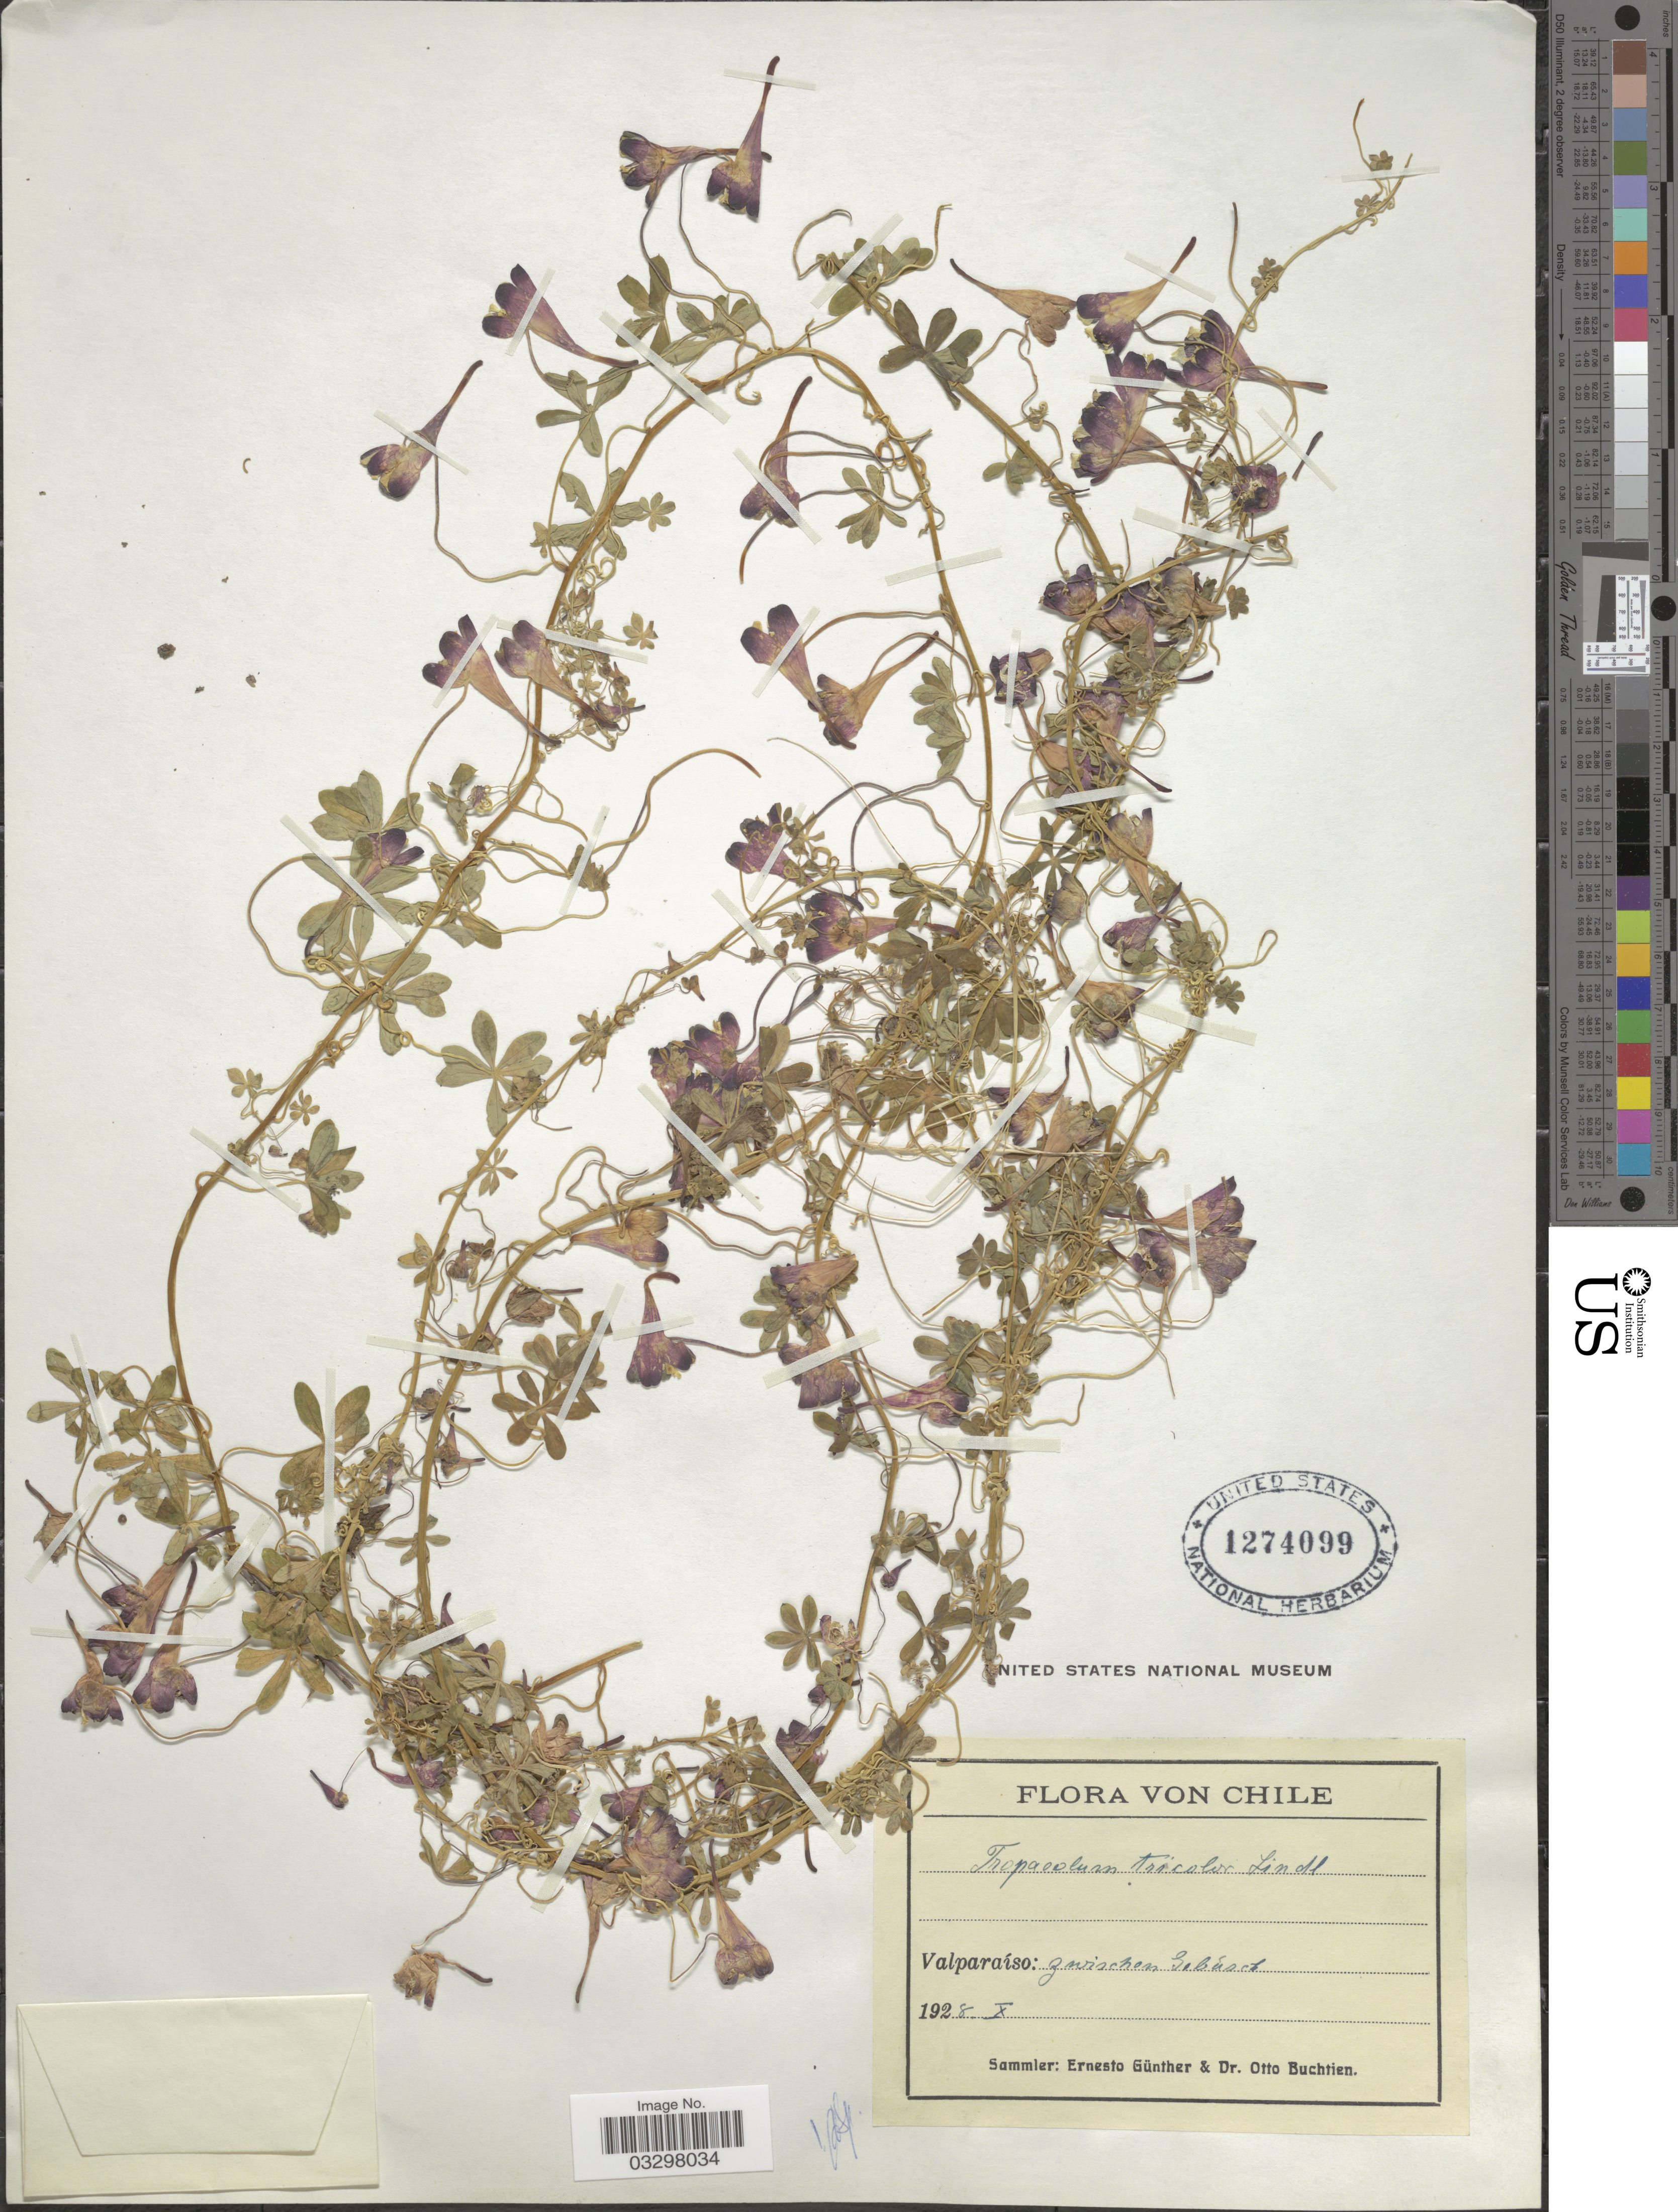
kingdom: Plantae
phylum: Tracheophyta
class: Magnoliopsida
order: Brassicales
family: Tropaeolaceae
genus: Tropaeolum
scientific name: Tropaeolum tricolor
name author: Sweet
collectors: E. Gunther & O. Buchtien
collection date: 1928-10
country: Chile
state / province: Valparaíso (V)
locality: Zwischen Gebüsch.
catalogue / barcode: US 1274099